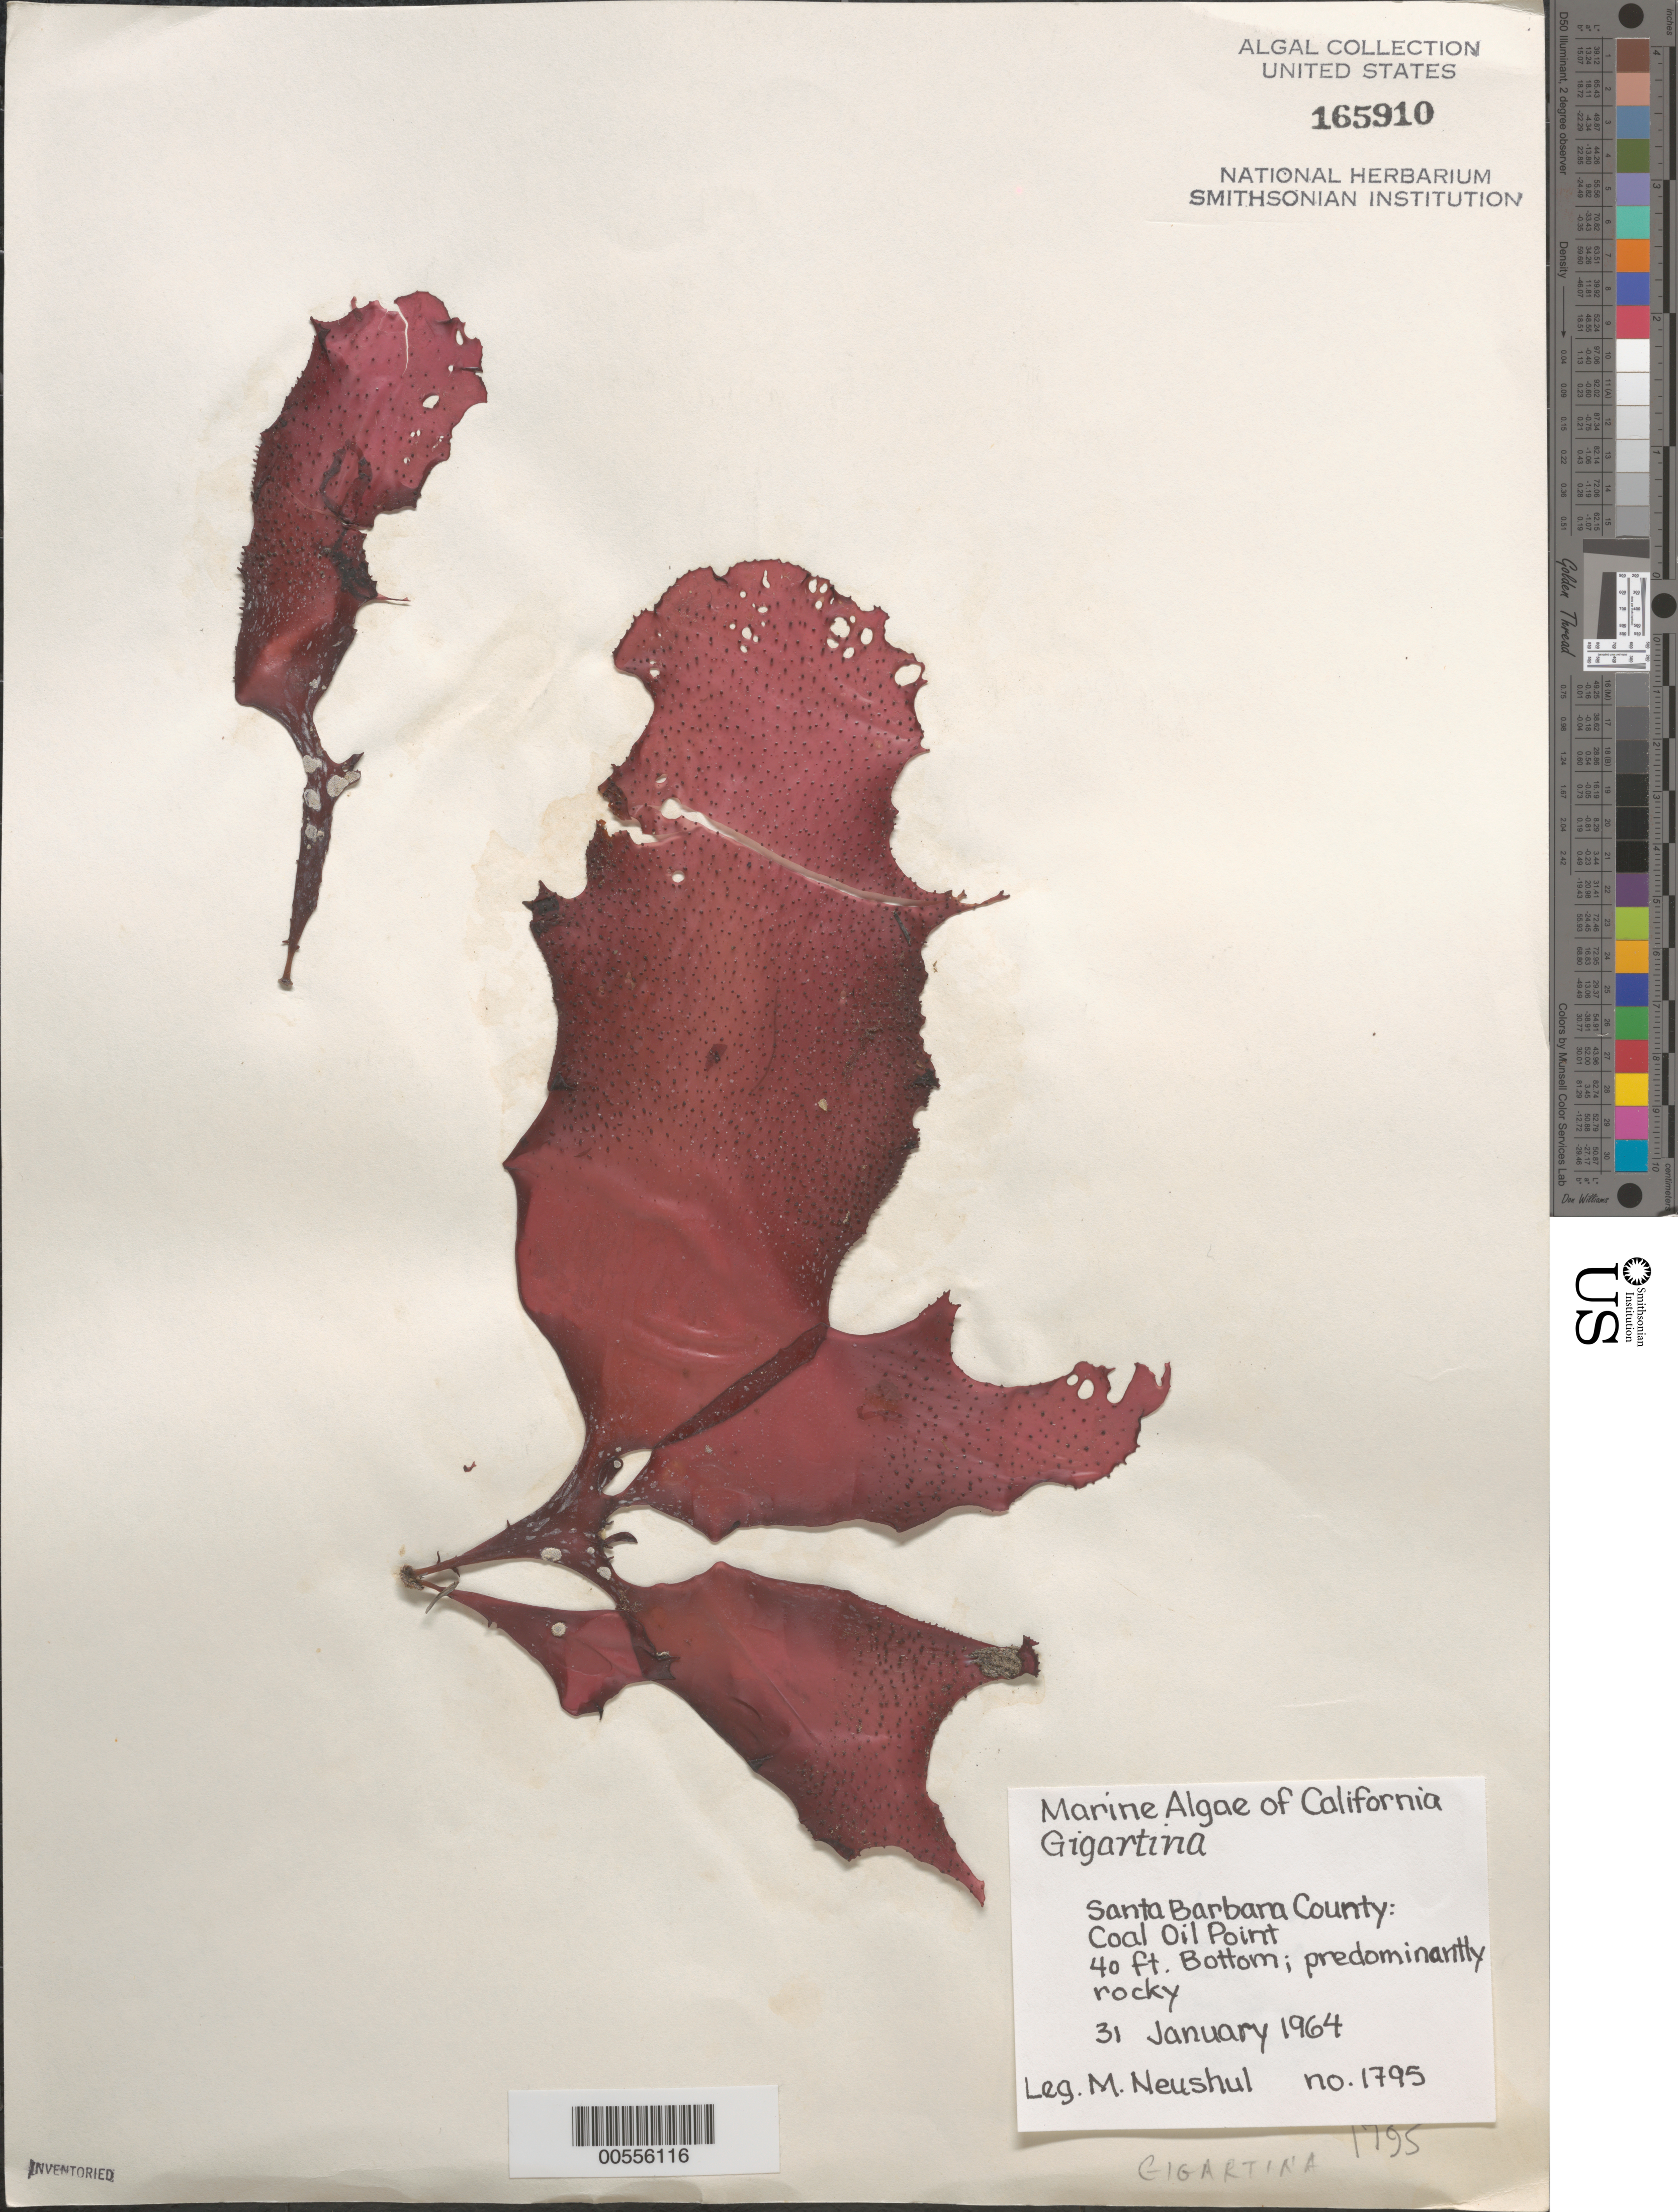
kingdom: Plantae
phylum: Rhodophyta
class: Florideophyceae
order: Gigartinales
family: Gigartinaceae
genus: Gigartina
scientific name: Gigartina sp.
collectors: M. Neushul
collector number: Neushul 1795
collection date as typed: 31 Jan 1964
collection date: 1964-01-31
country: United States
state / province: California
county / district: Santa Barbara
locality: Coal Oil Point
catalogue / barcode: US 165910